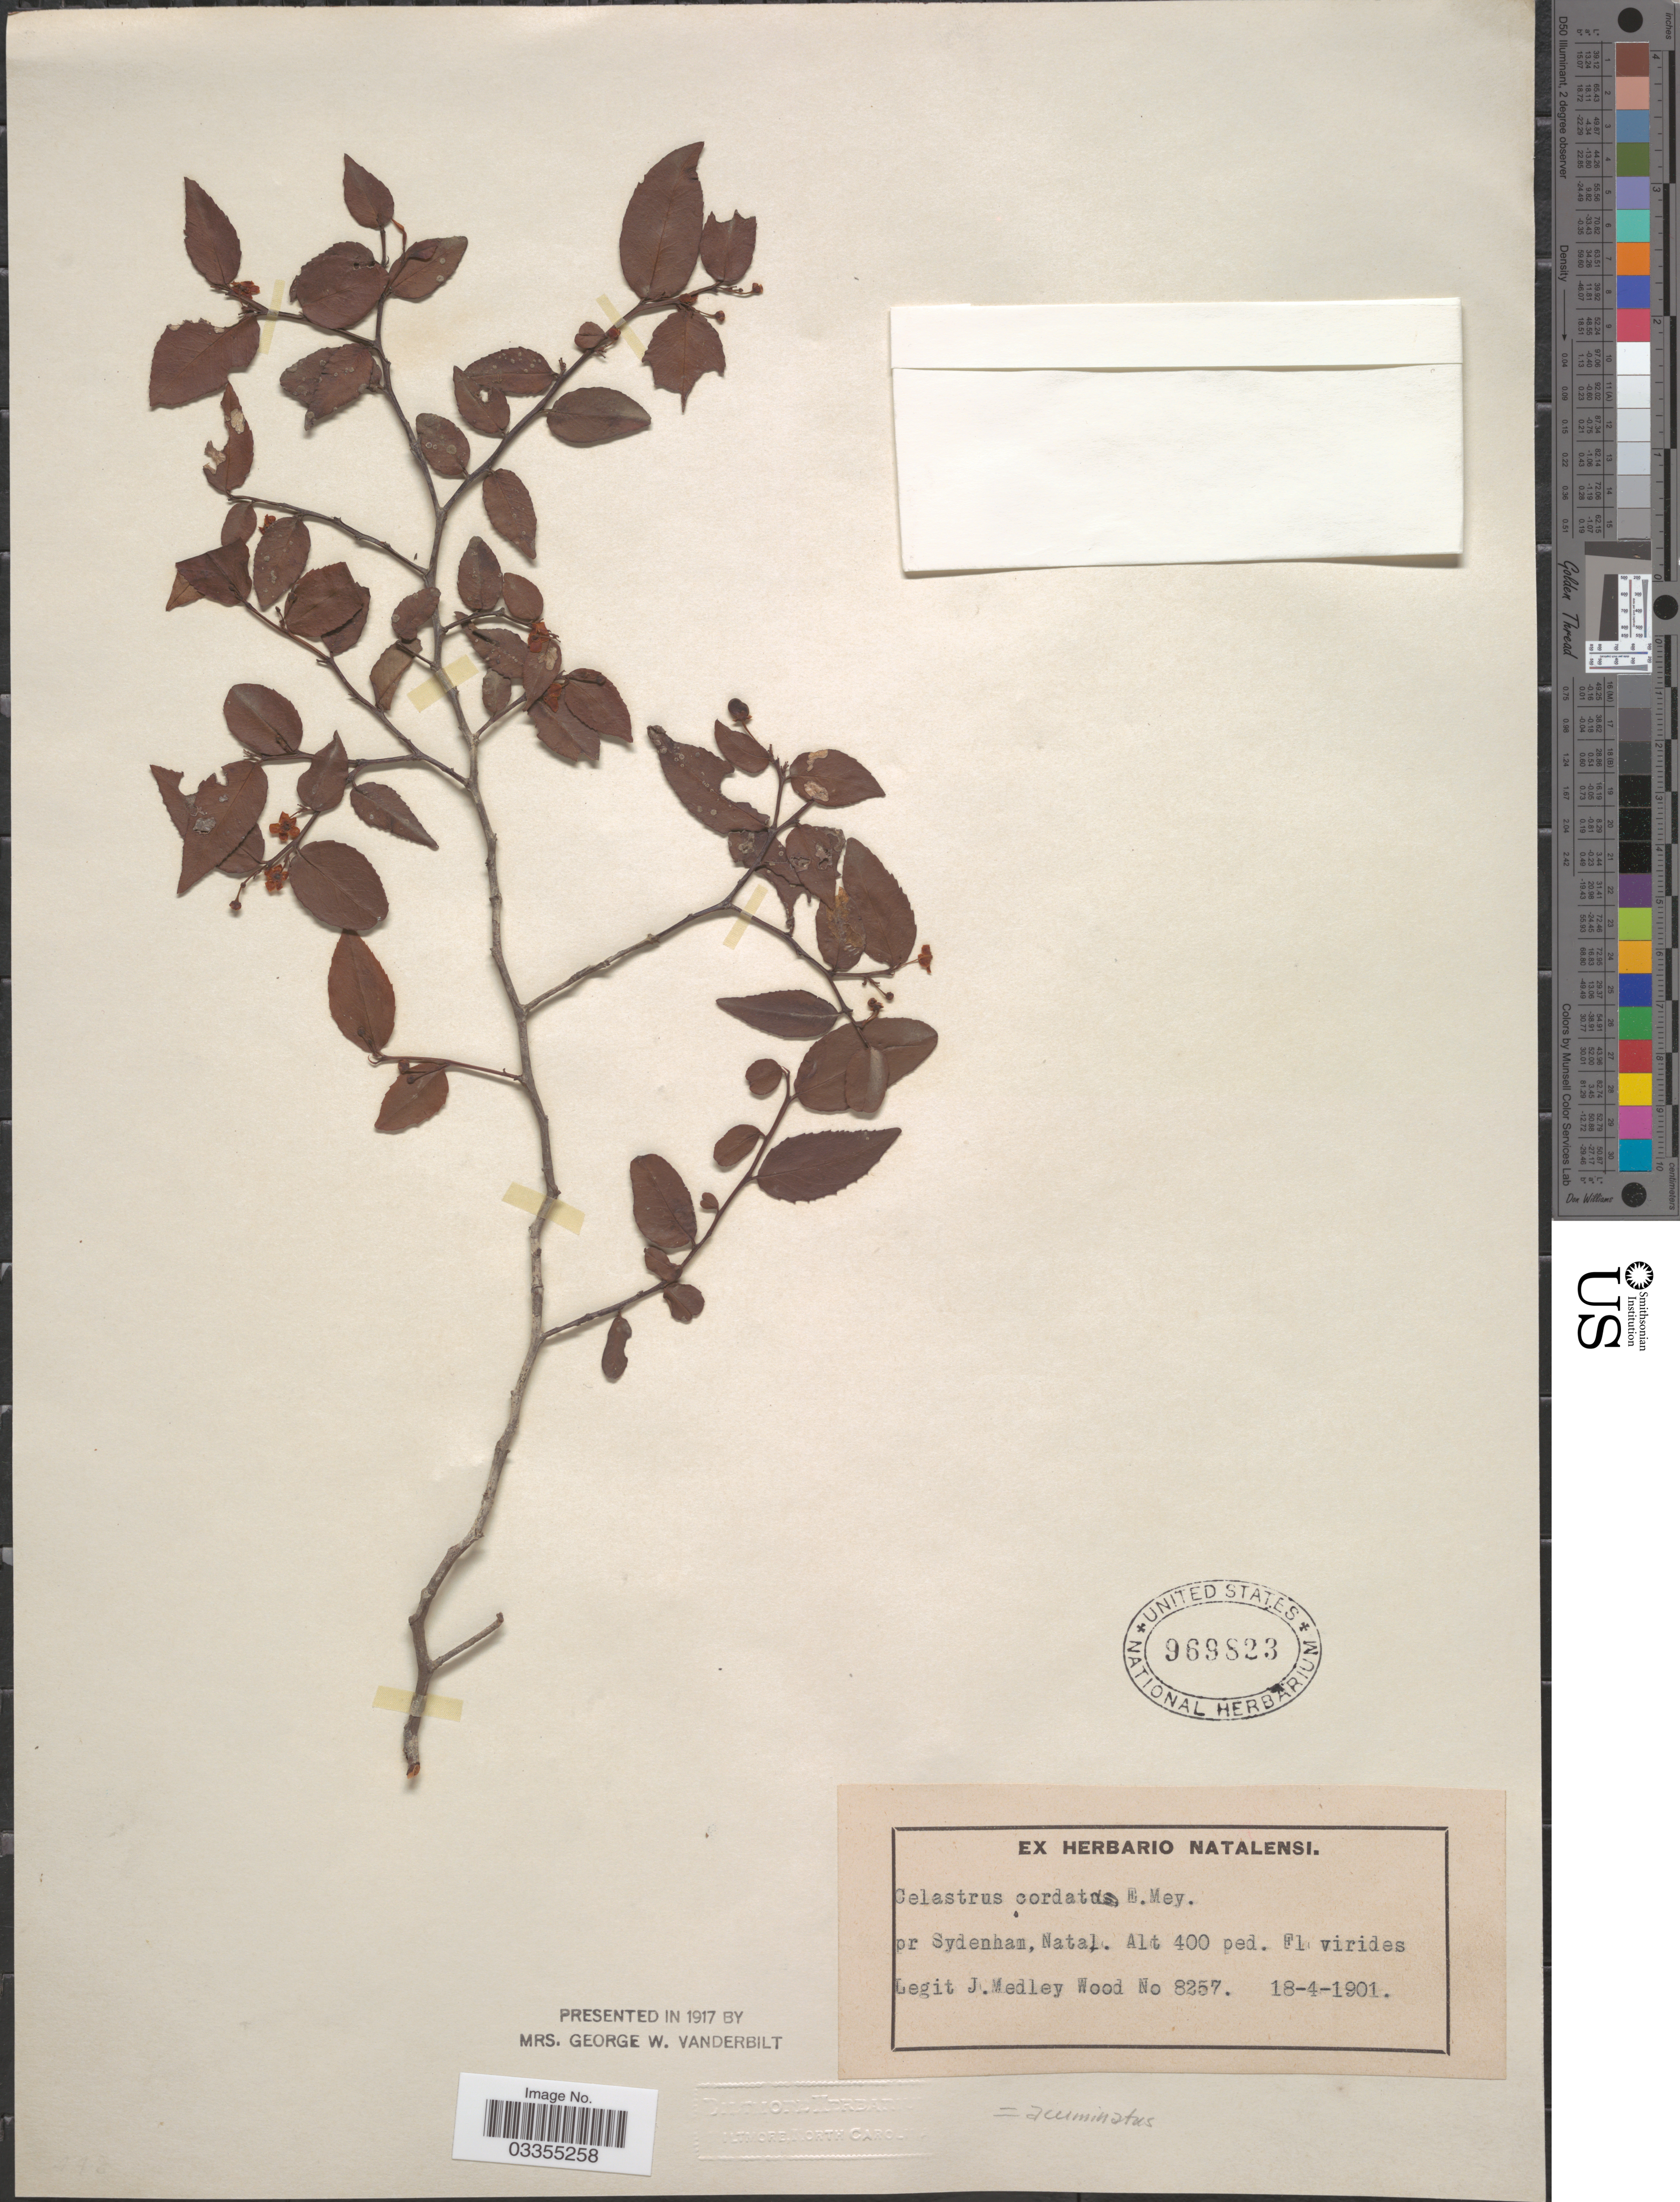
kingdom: Plantae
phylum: Tracheophyta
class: Magnoliopsida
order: Celastrales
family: Celastraceae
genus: Maytenus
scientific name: Maytenus acuminata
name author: (L. f.) Loes.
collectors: J. Medley Wood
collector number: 8257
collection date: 1901-04-18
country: South Africa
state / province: KwaZulu-Natal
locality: Pr. Sydenham, Natal.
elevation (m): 122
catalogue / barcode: US 969823